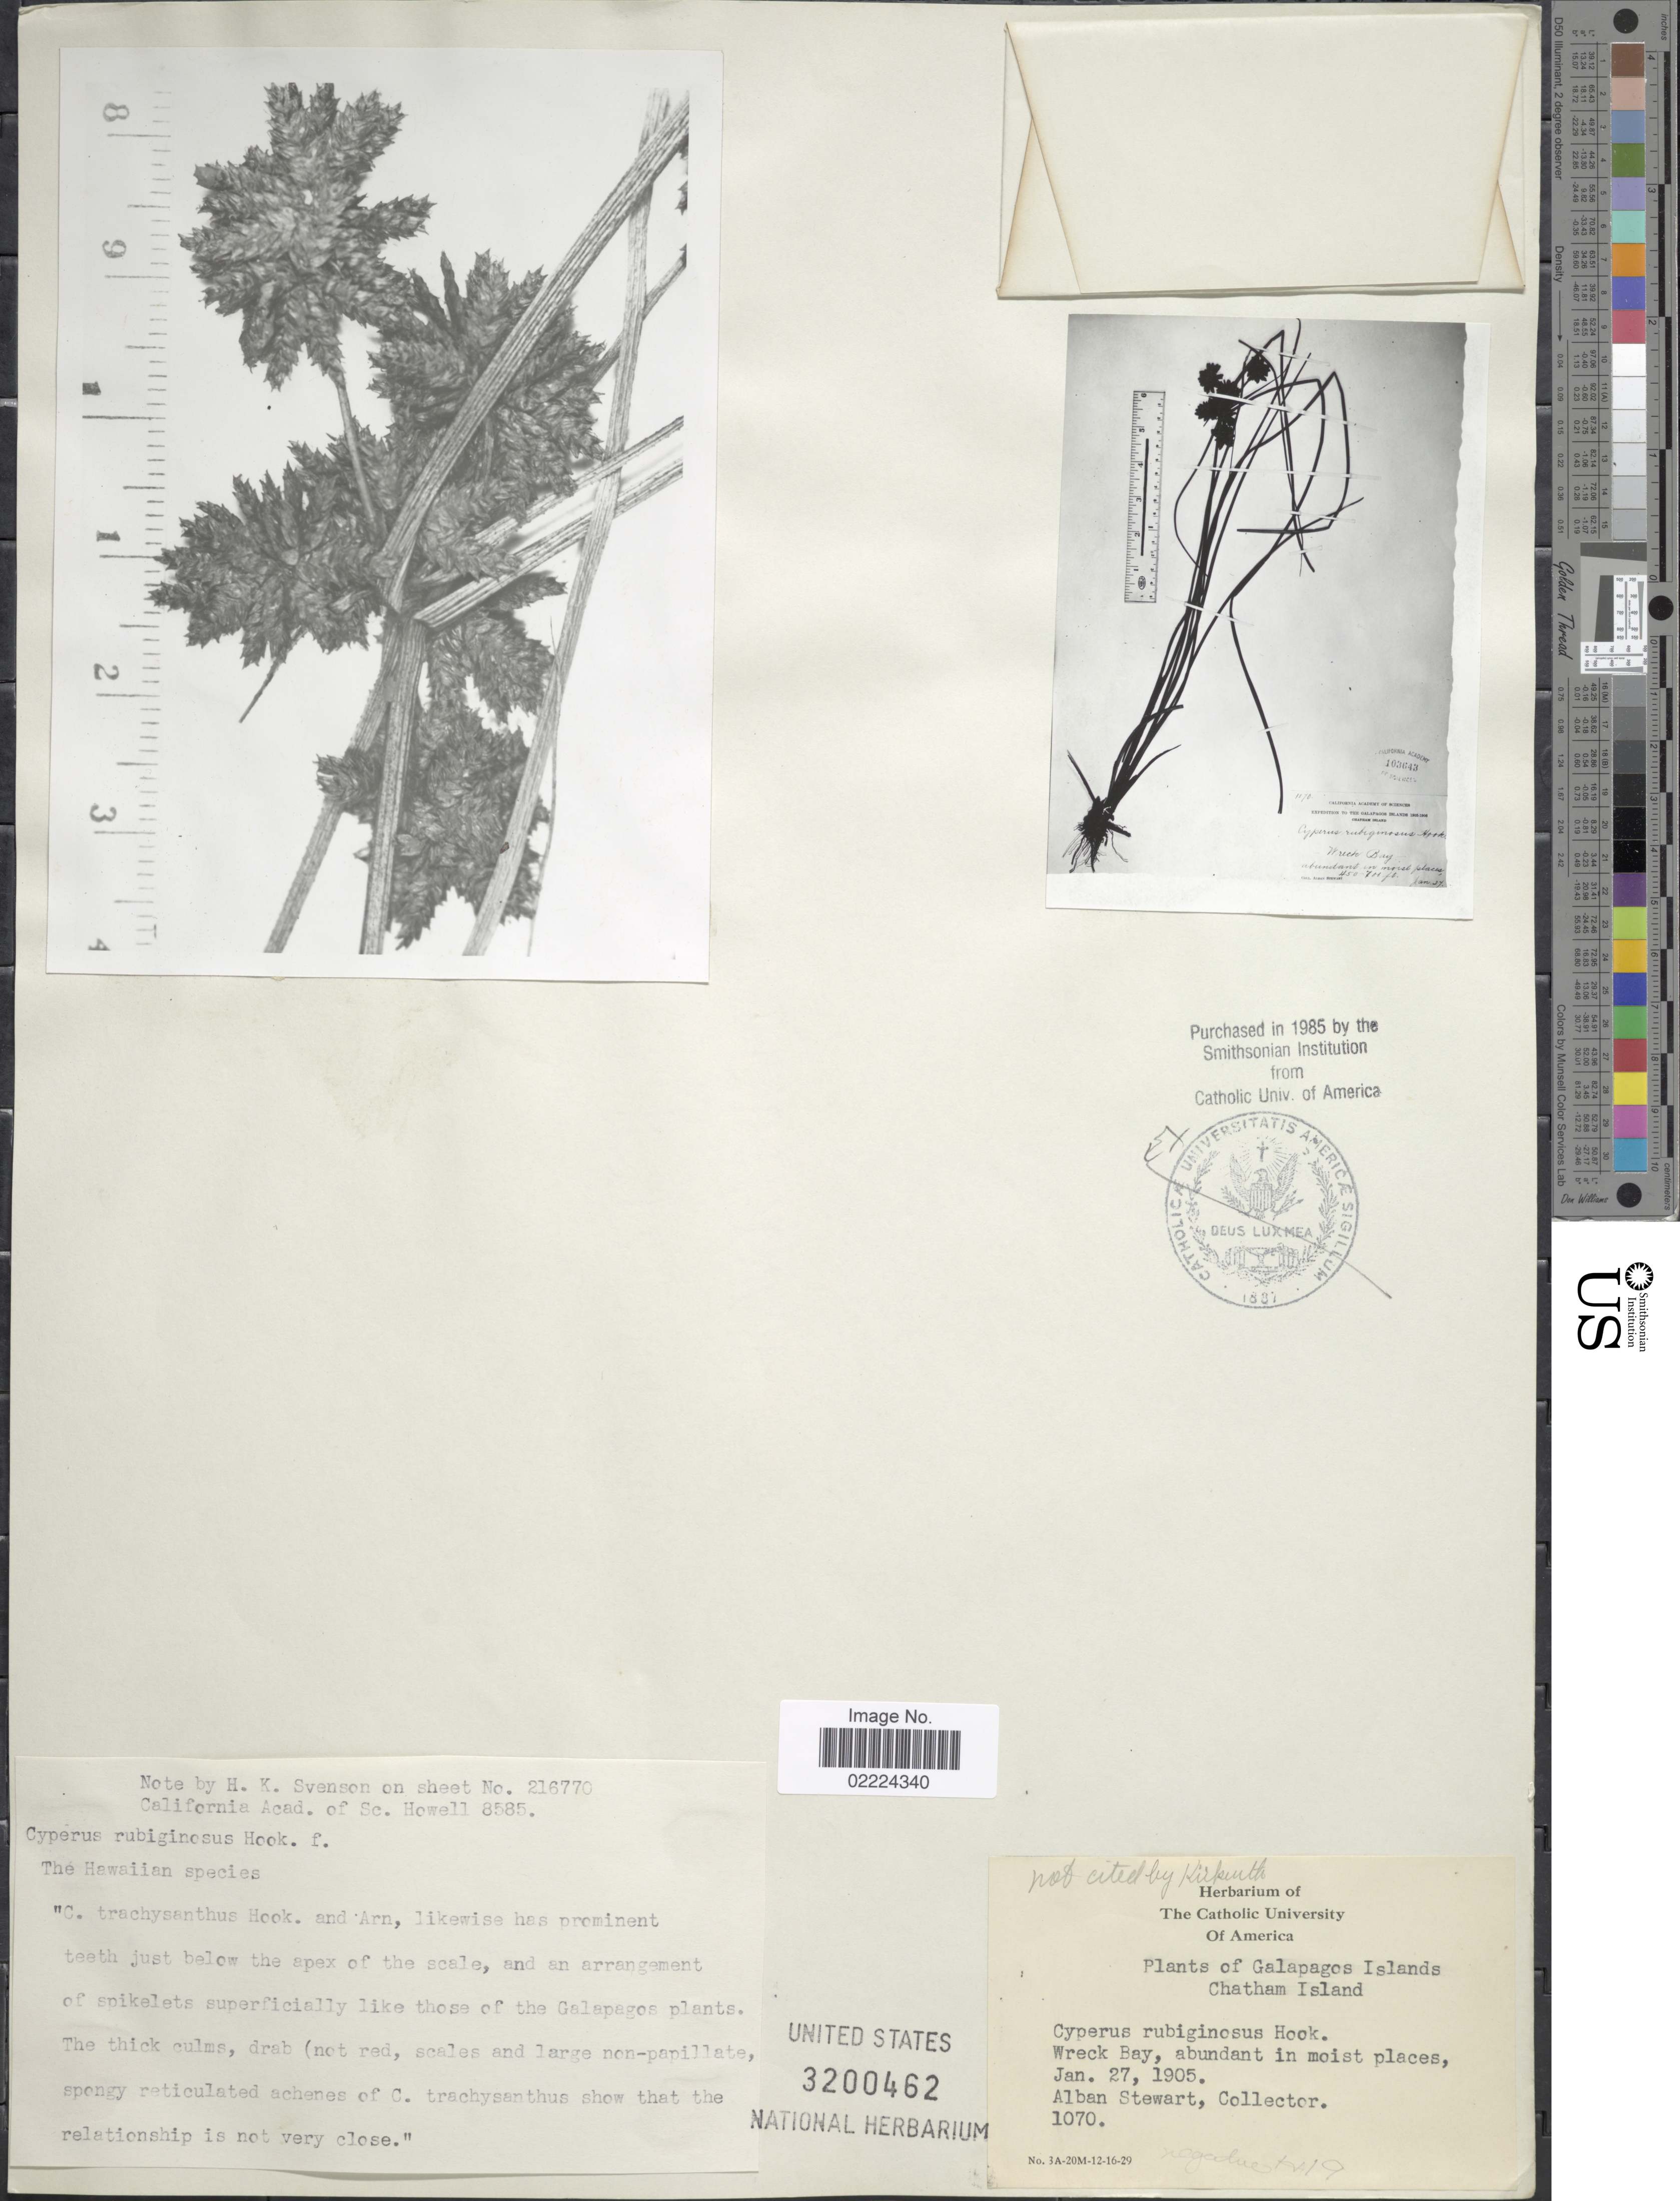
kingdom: Plantae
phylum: Tracheophyta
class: Liliopsida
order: Poales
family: Cyperaceae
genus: Cyperus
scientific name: Cyperus rubiginosus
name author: Hook. f.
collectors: A. Stewart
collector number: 1070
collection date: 1905-01-27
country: Ecuador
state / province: Colón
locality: Galapagos Islands, Chatham Island, Wreck Bay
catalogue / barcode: US 3200462